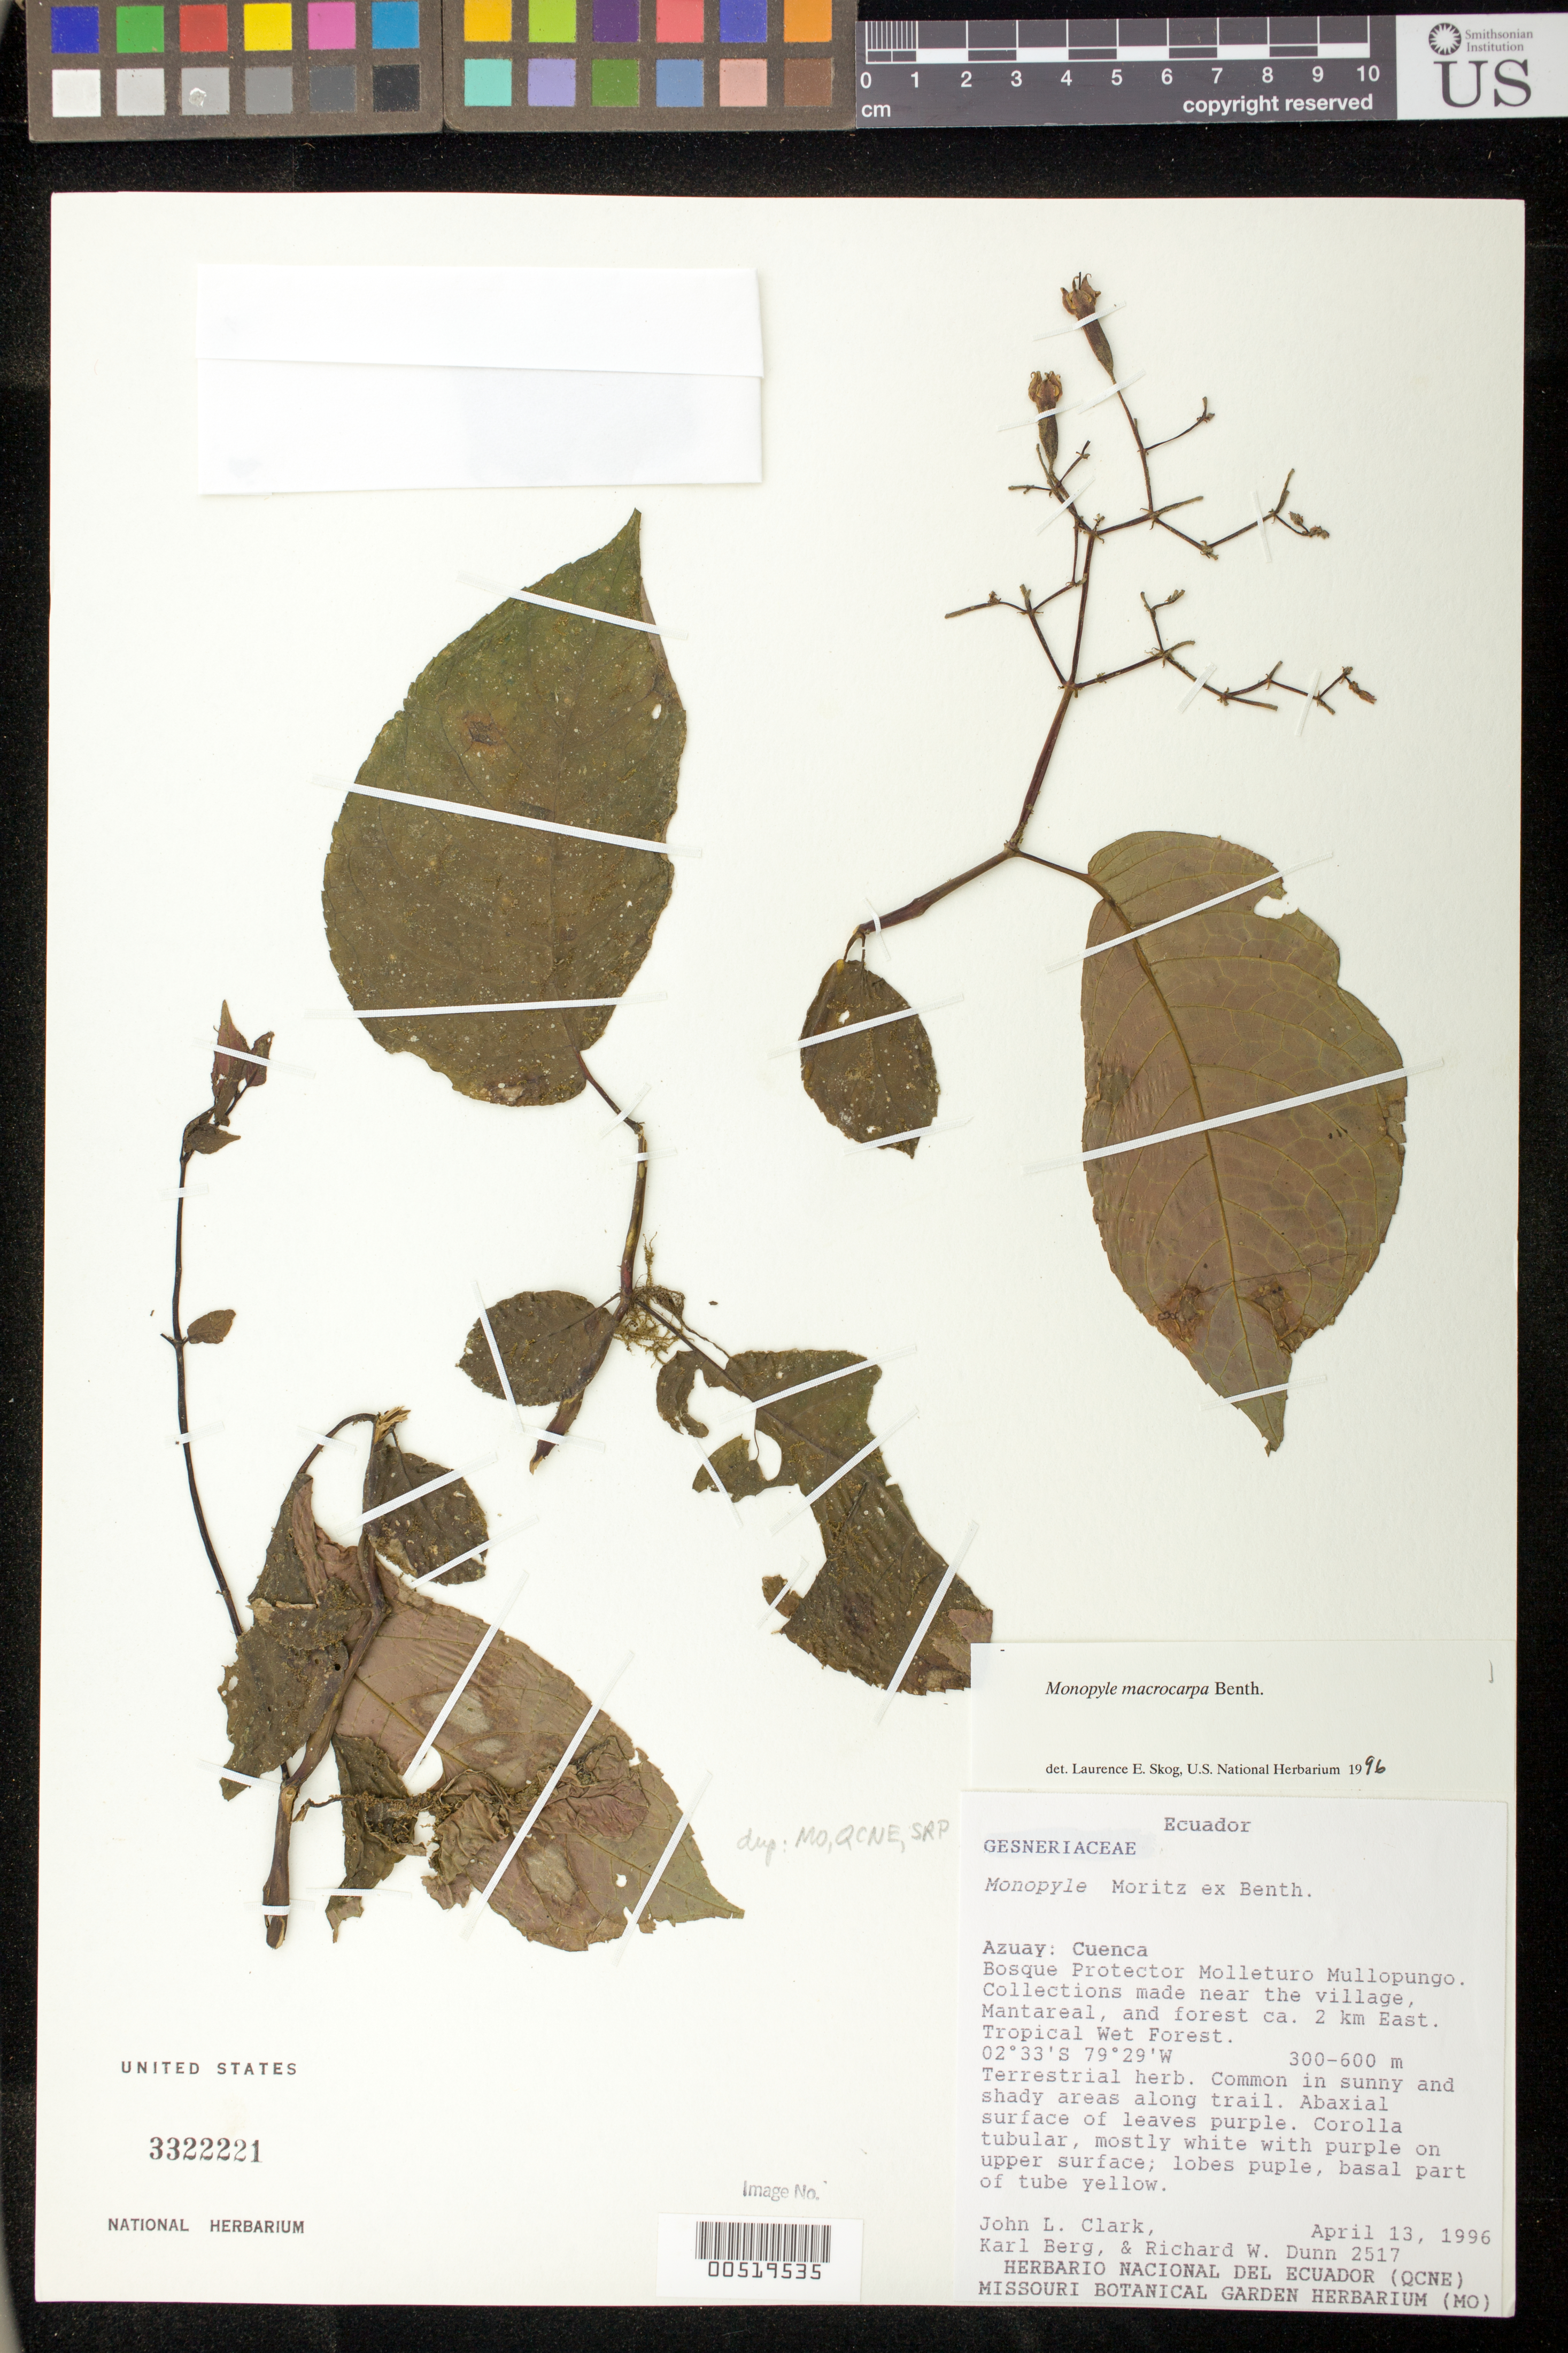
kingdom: Plantae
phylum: Tracheophyta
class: Magnoliopsida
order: Lamiales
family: Gesneriaceae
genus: Monopyle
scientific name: Monopyle ecuadorensis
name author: C.V. Morton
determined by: Skog, Laurence E.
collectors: J. L. Clark, K. Berg & R. Dunn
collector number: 2517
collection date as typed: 13 Apr 1996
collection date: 1996-04-13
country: Ecuador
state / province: Azuay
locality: Cuenca: Bosque Protector Molleturo Mullopungo, near the village, Mantareal, and forest ca. 2 km E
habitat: Tropical wet forest; in sunny and shady areas along trail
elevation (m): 300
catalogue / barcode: US 3322221